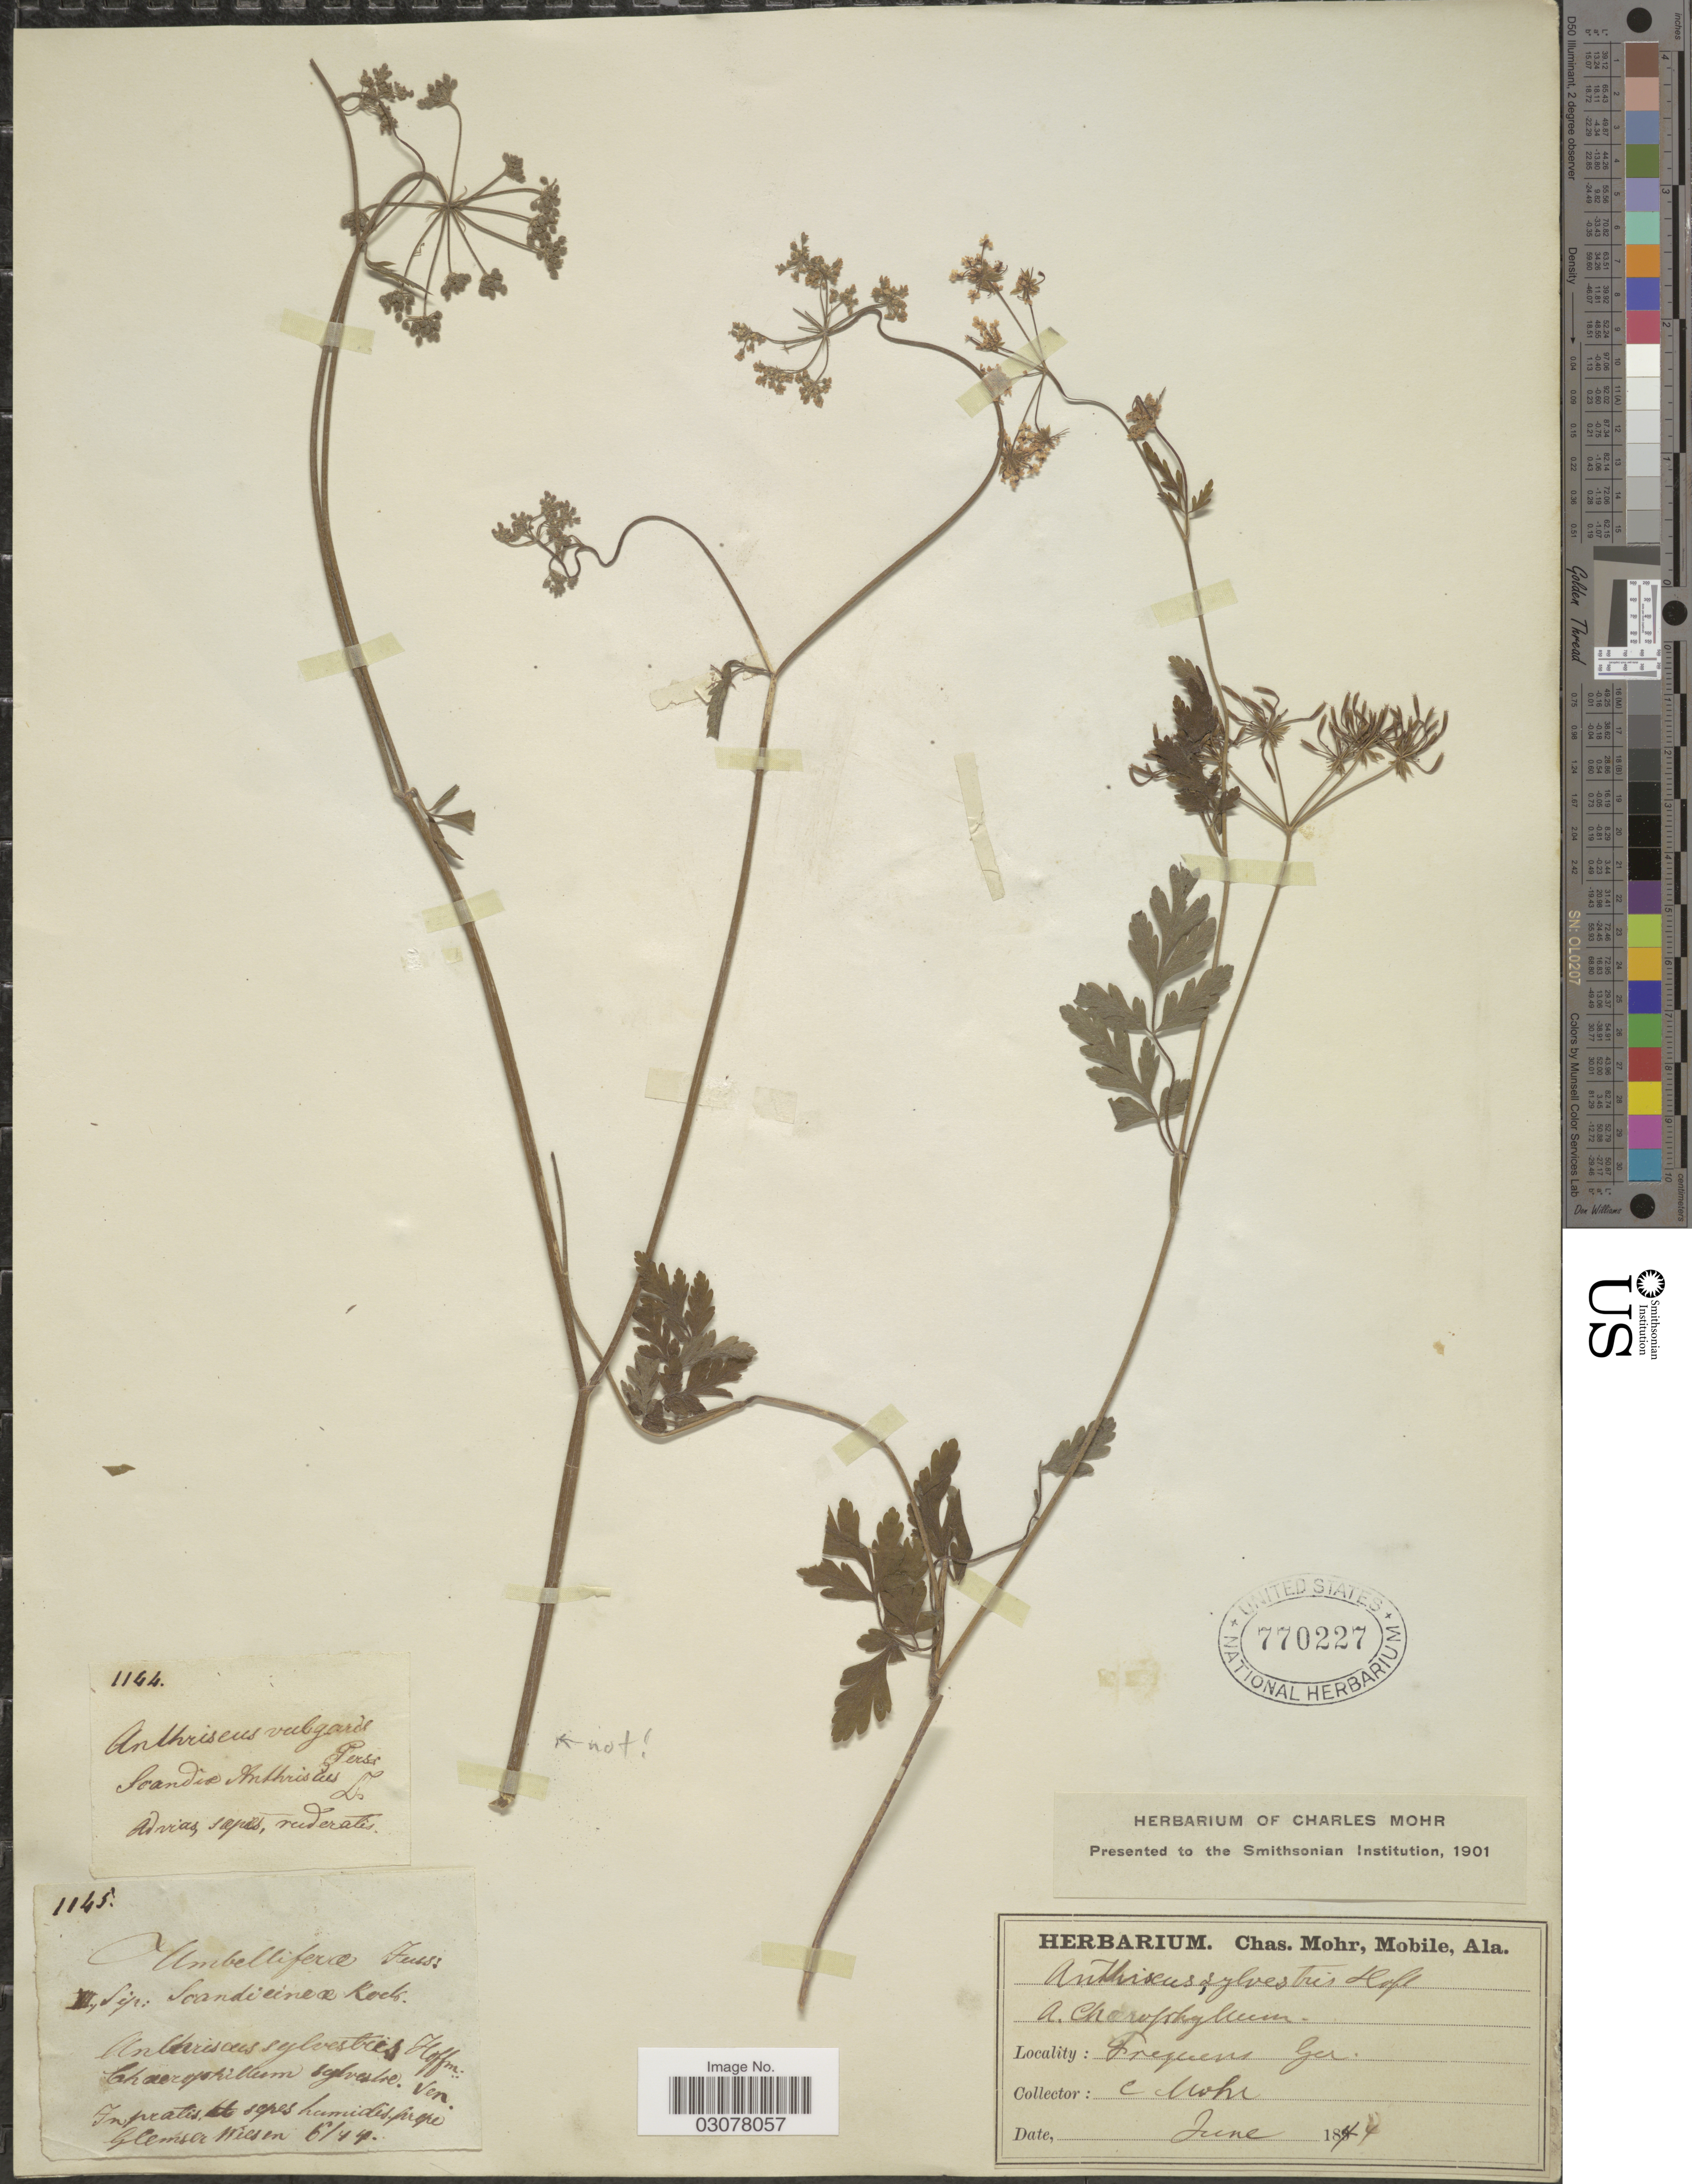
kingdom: Plantae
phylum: Tracheophyta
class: Magnoliopsida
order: Apiales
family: Apiaceae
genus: Anthriscus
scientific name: Anthriscus sylvestris subsp. sylvestris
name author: (L.) Hoffm.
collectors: Mohr, C. T. (herbarium)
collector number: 1144/1145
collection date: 1844-06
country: Germany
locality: Frequens Ger. Prope Glemser Wiesen.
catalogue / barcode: US 770227